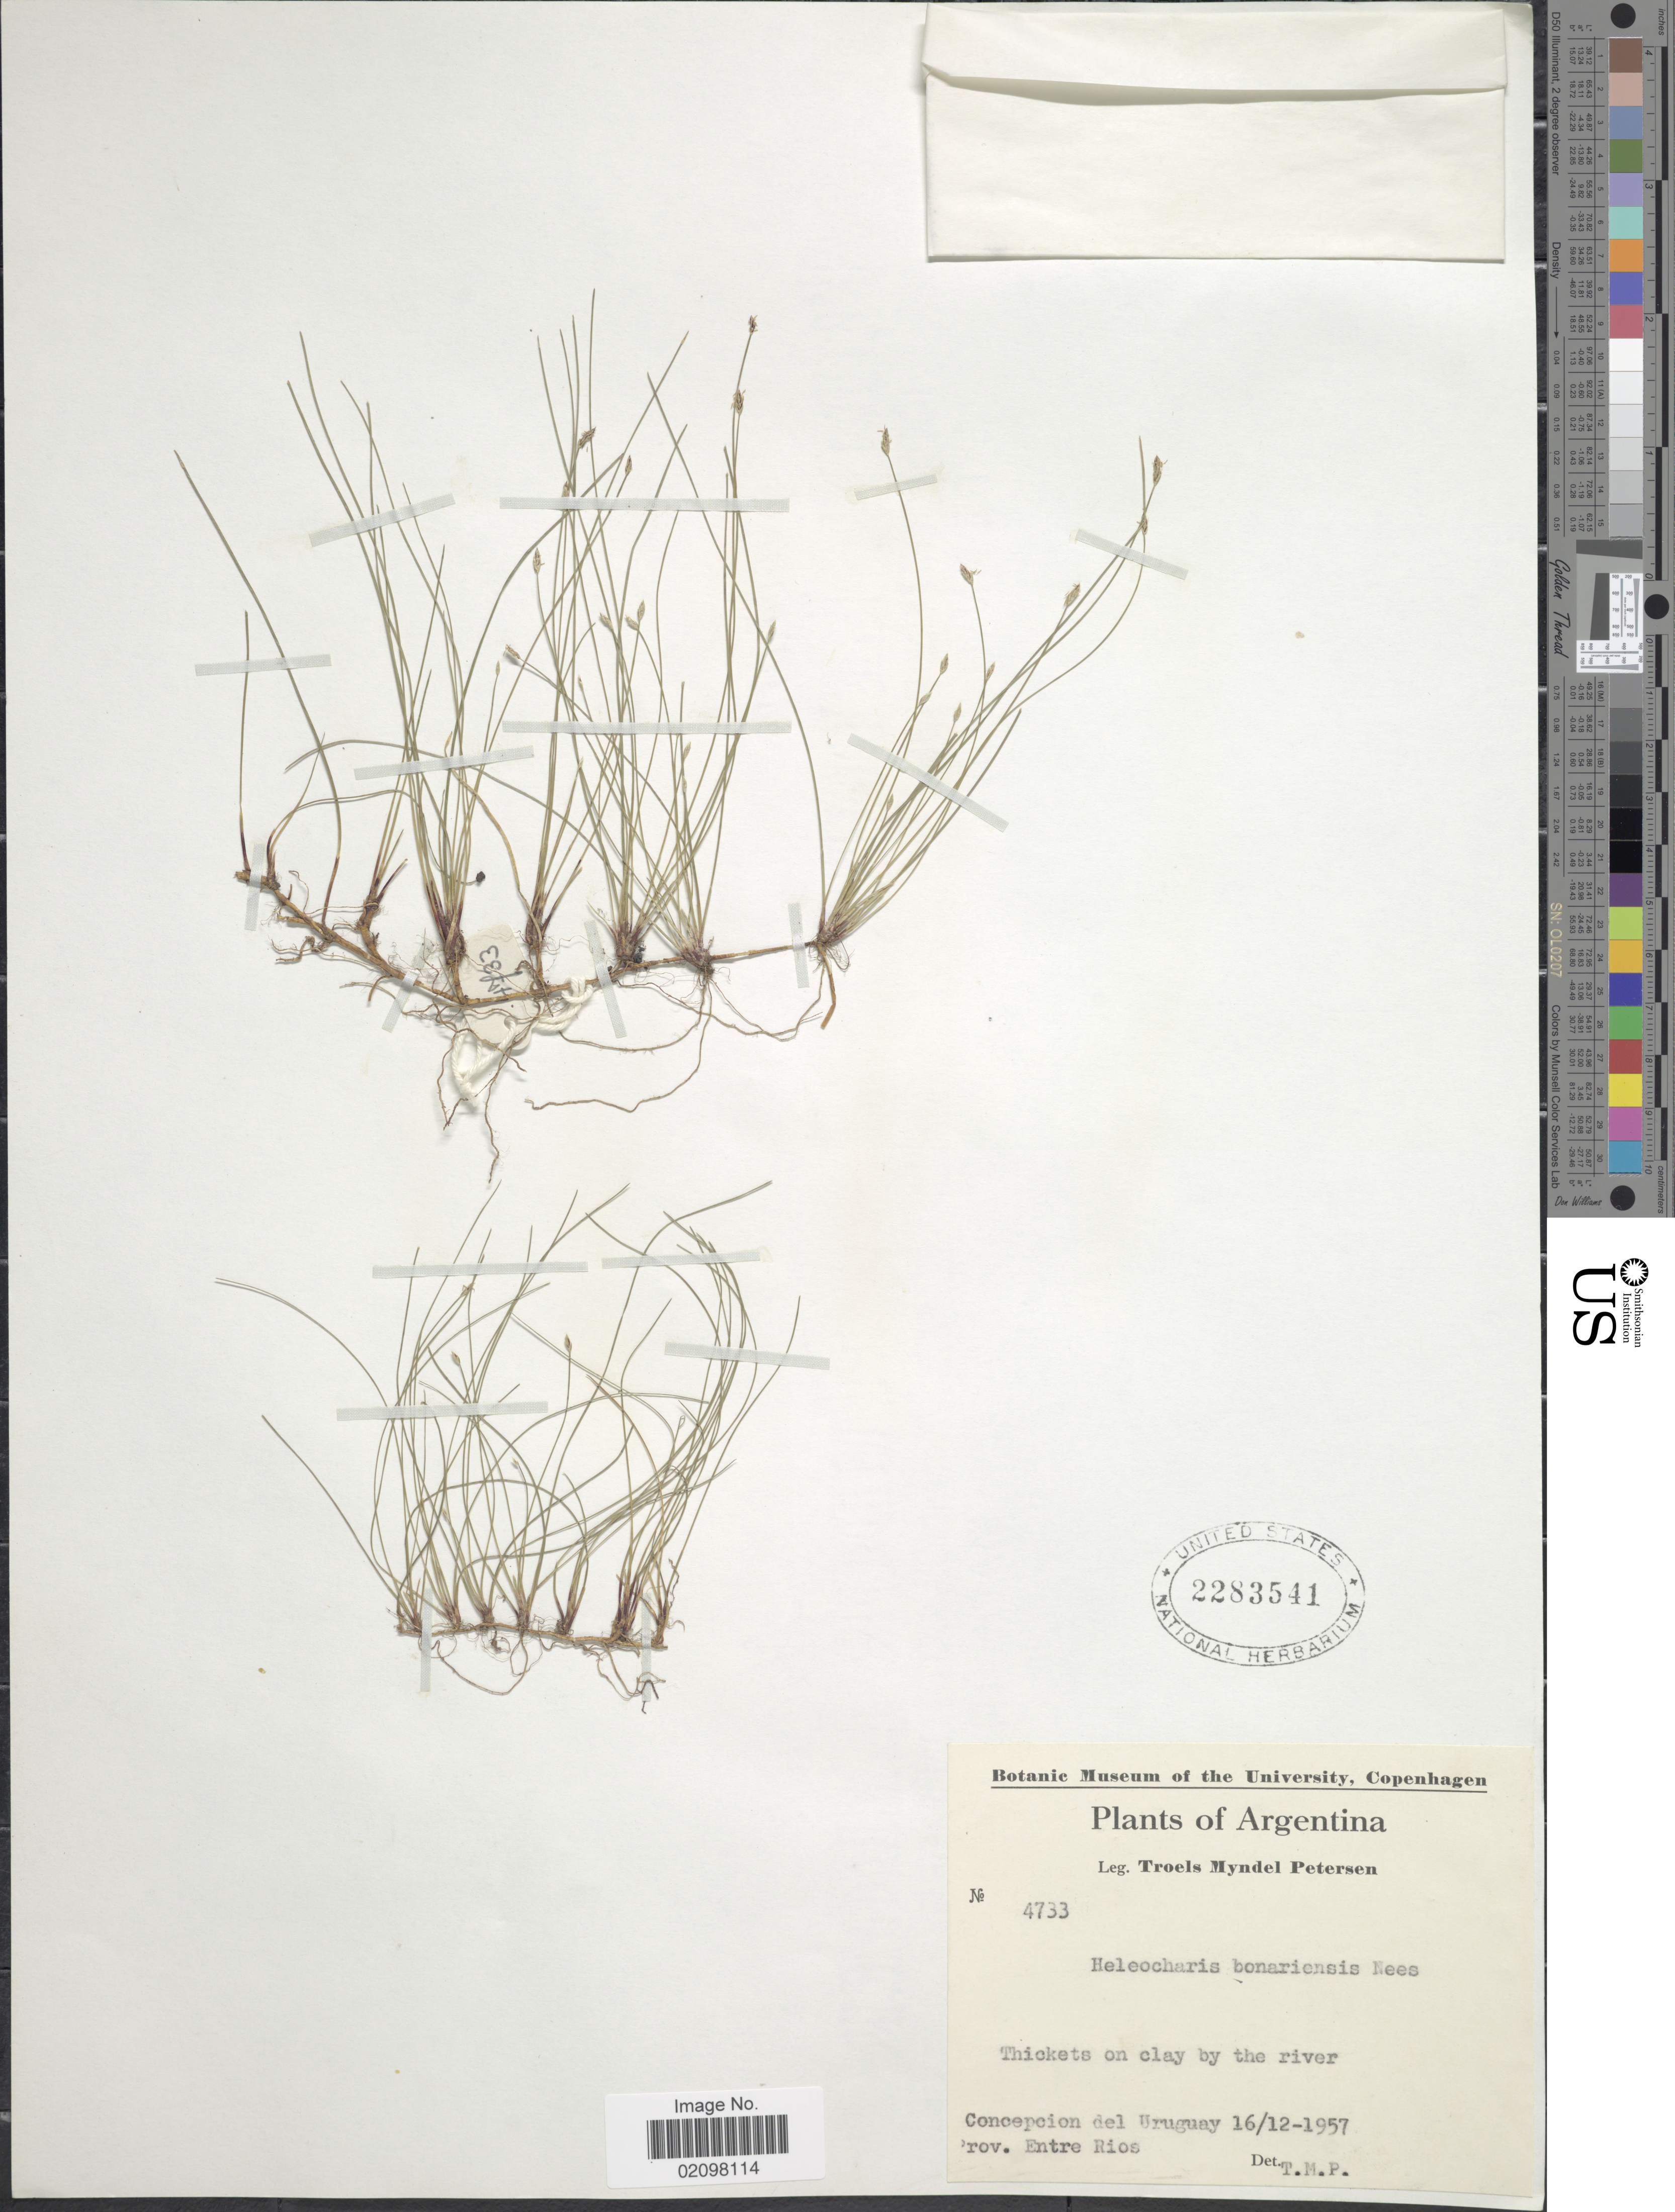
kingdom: Plantae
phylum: Tracheophyta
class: Liliopsida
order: Poales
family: Cyperaceae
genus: Eleocharis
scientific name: Eleocharis bonariensis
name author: Nees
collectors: T. Pederson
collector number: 4733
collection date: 1957-12-16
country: Argentina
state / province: Entre Rios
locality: Concepcion del Uruguay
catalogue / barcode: US 2283541